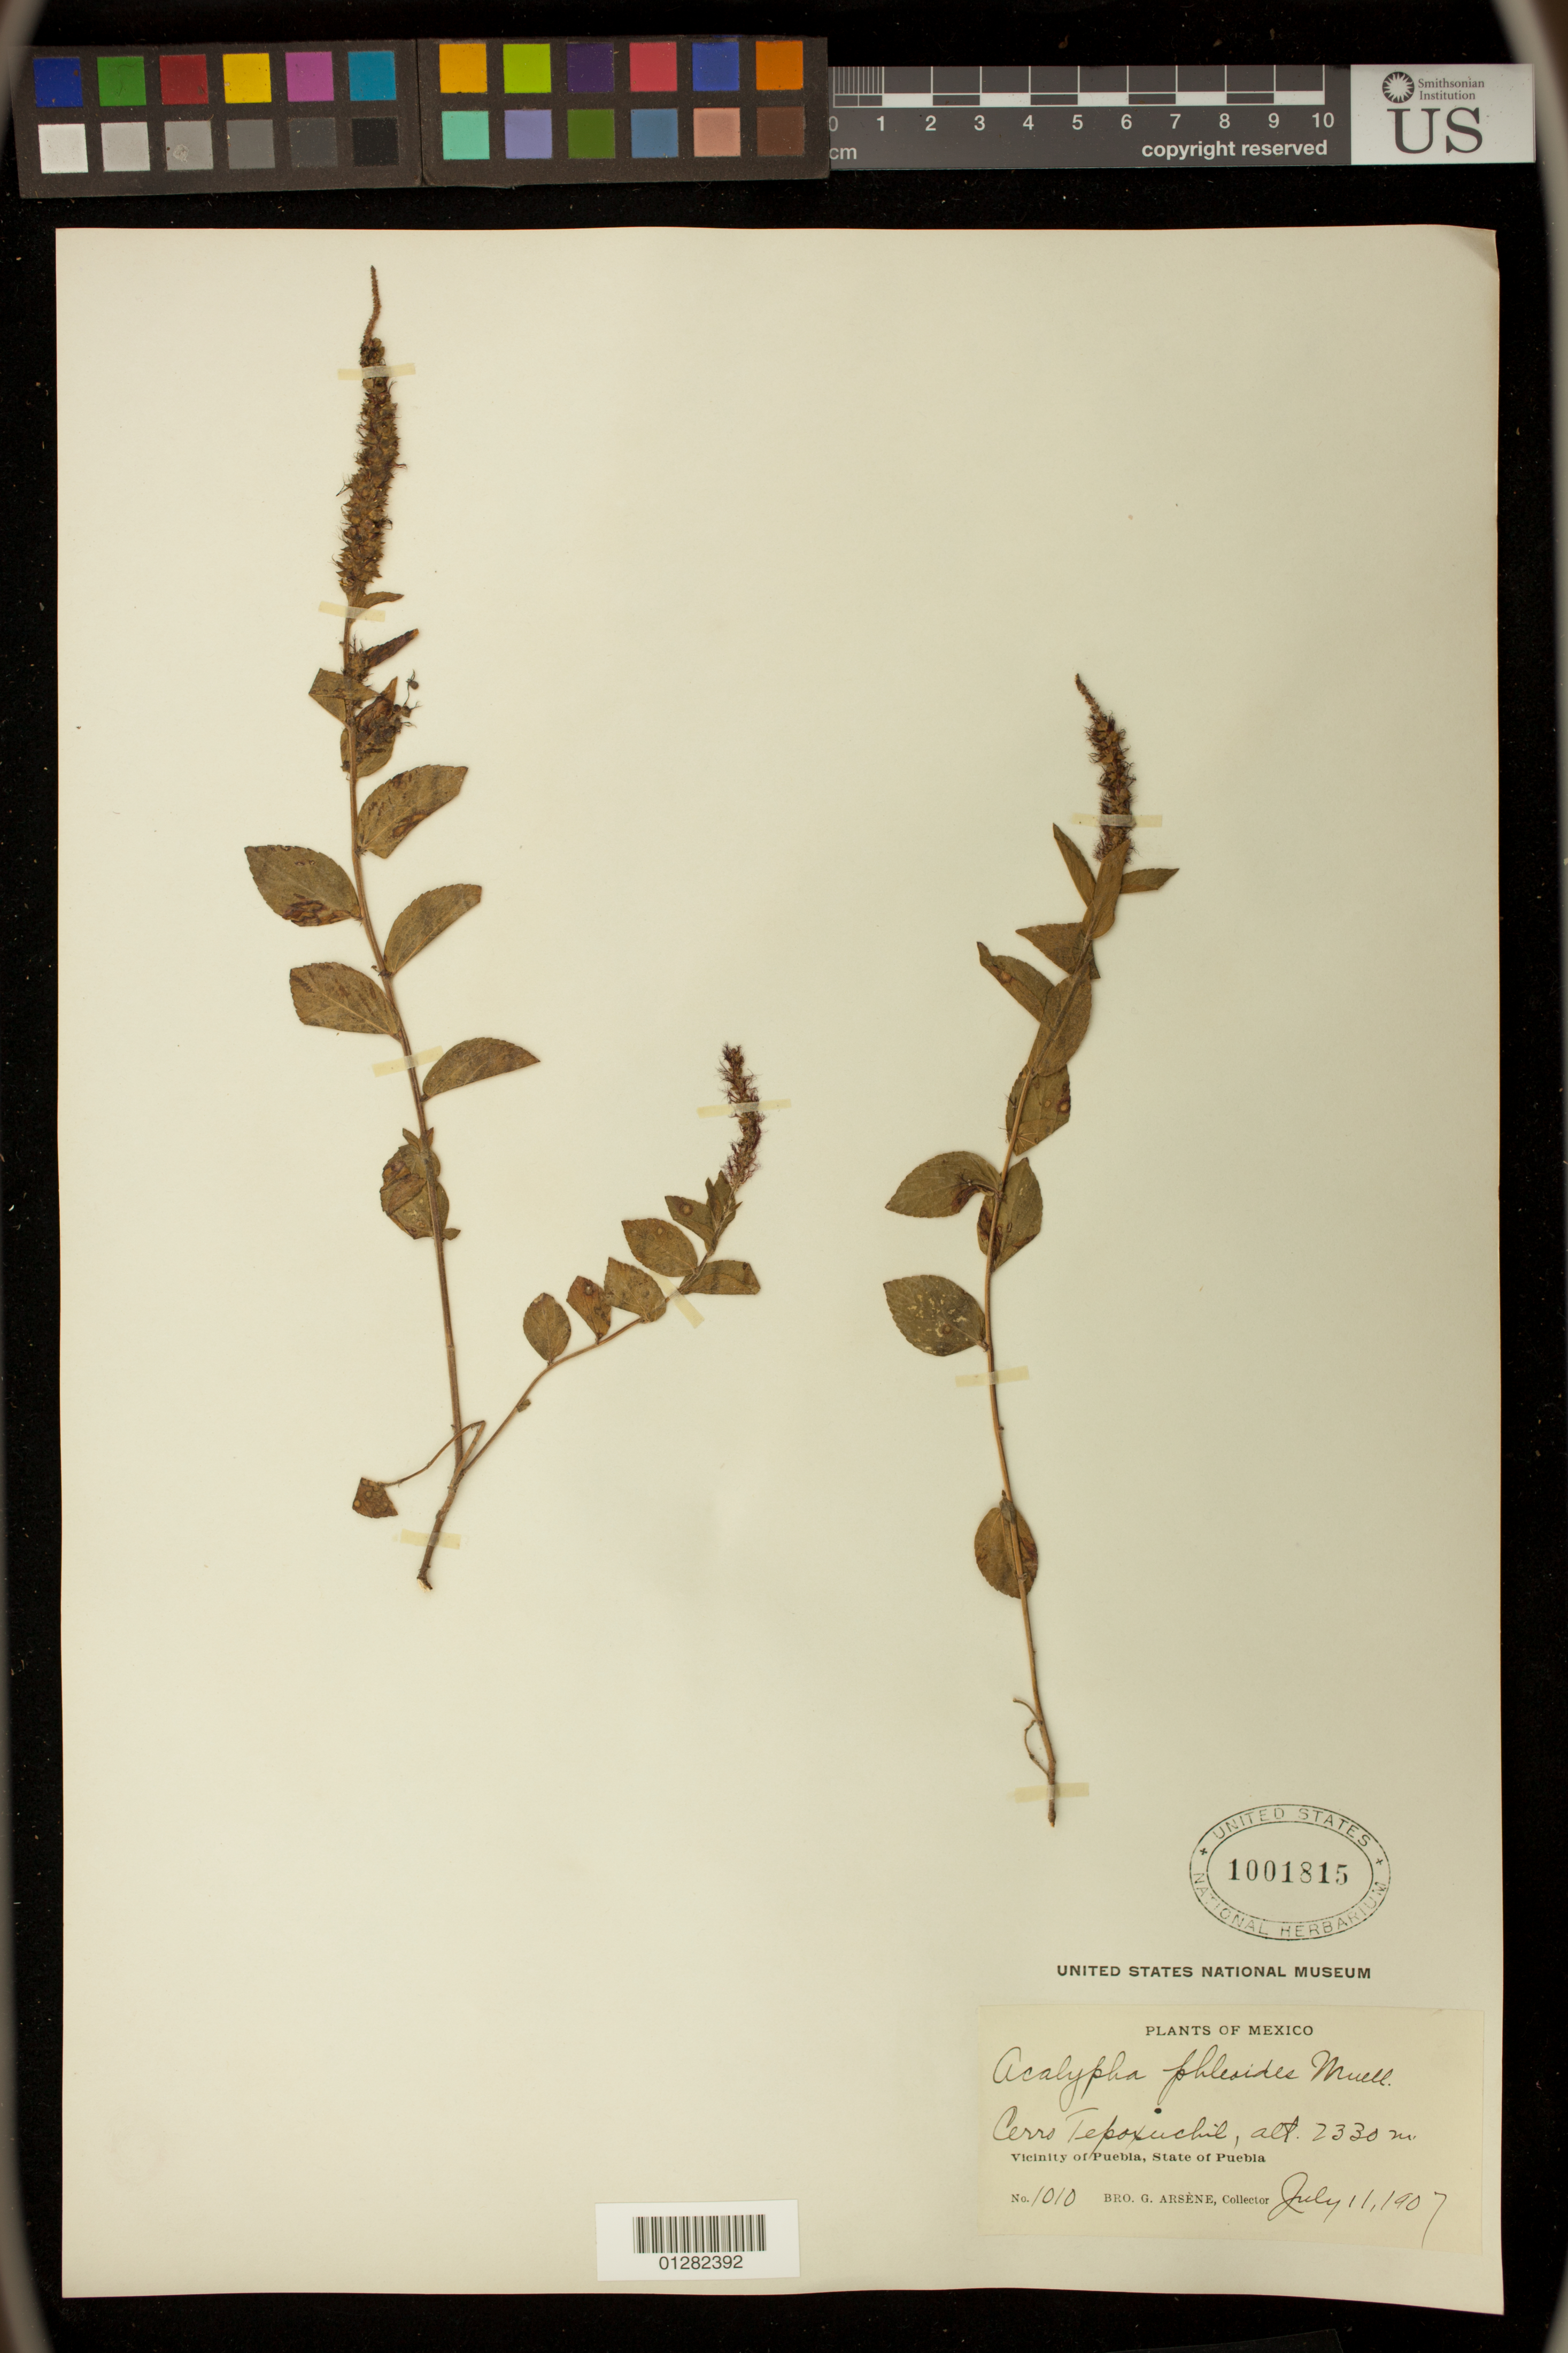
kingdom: Plantae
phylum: Tracheophyta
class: Magnoliopsida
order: Malpighiales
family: Euphorbiaceae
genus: Acalypha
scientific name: Acalypha phleoides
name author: Cav.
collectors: C. L. Smith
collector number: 1010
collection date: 1907-07-11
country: Mexico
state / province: Puebla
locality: Vicinity of Puebla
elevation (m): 2330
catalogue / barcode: US 1001815